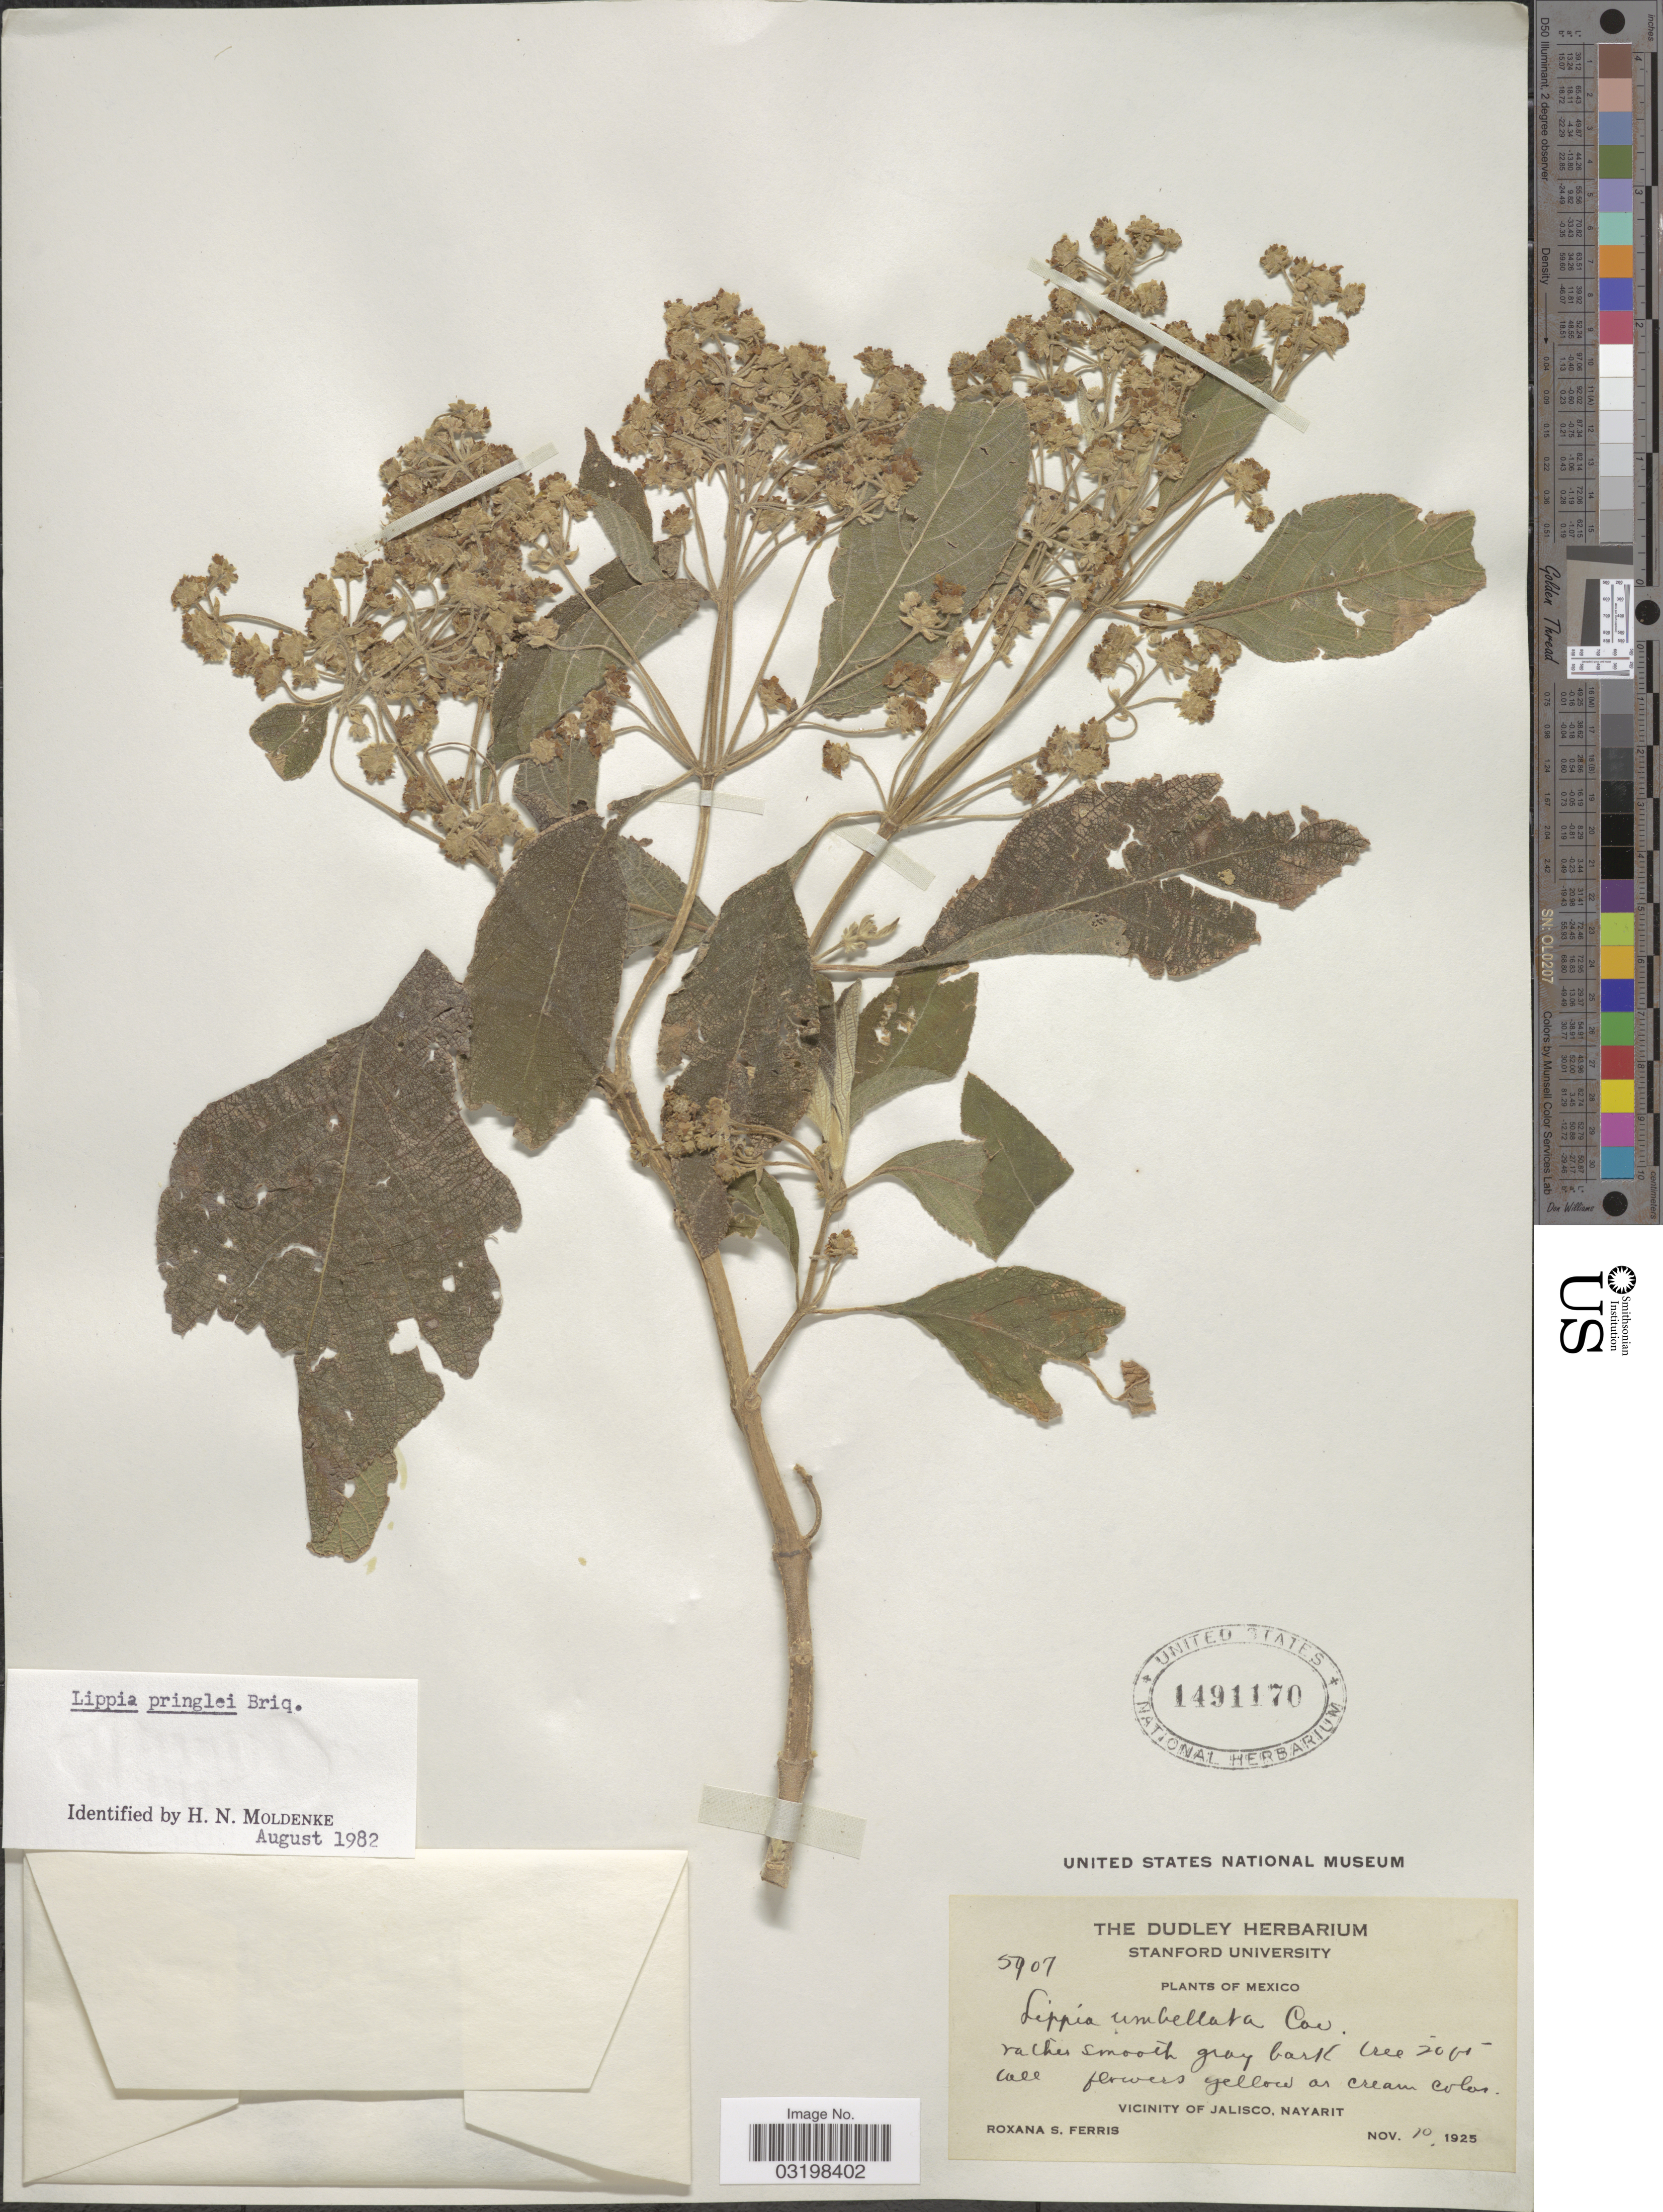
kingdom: Plantae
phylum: Tracheophyta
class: Magnoliopsida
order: Lamiales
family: Verbenaceae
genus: Lippia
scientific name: Lippia umbellata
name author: Cav.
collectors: R. S. Ferris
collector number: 5907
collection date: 1925-11-10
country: Mexico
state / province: Nayarit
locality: Vicinity of Jalisco.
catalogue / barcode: US 1491170